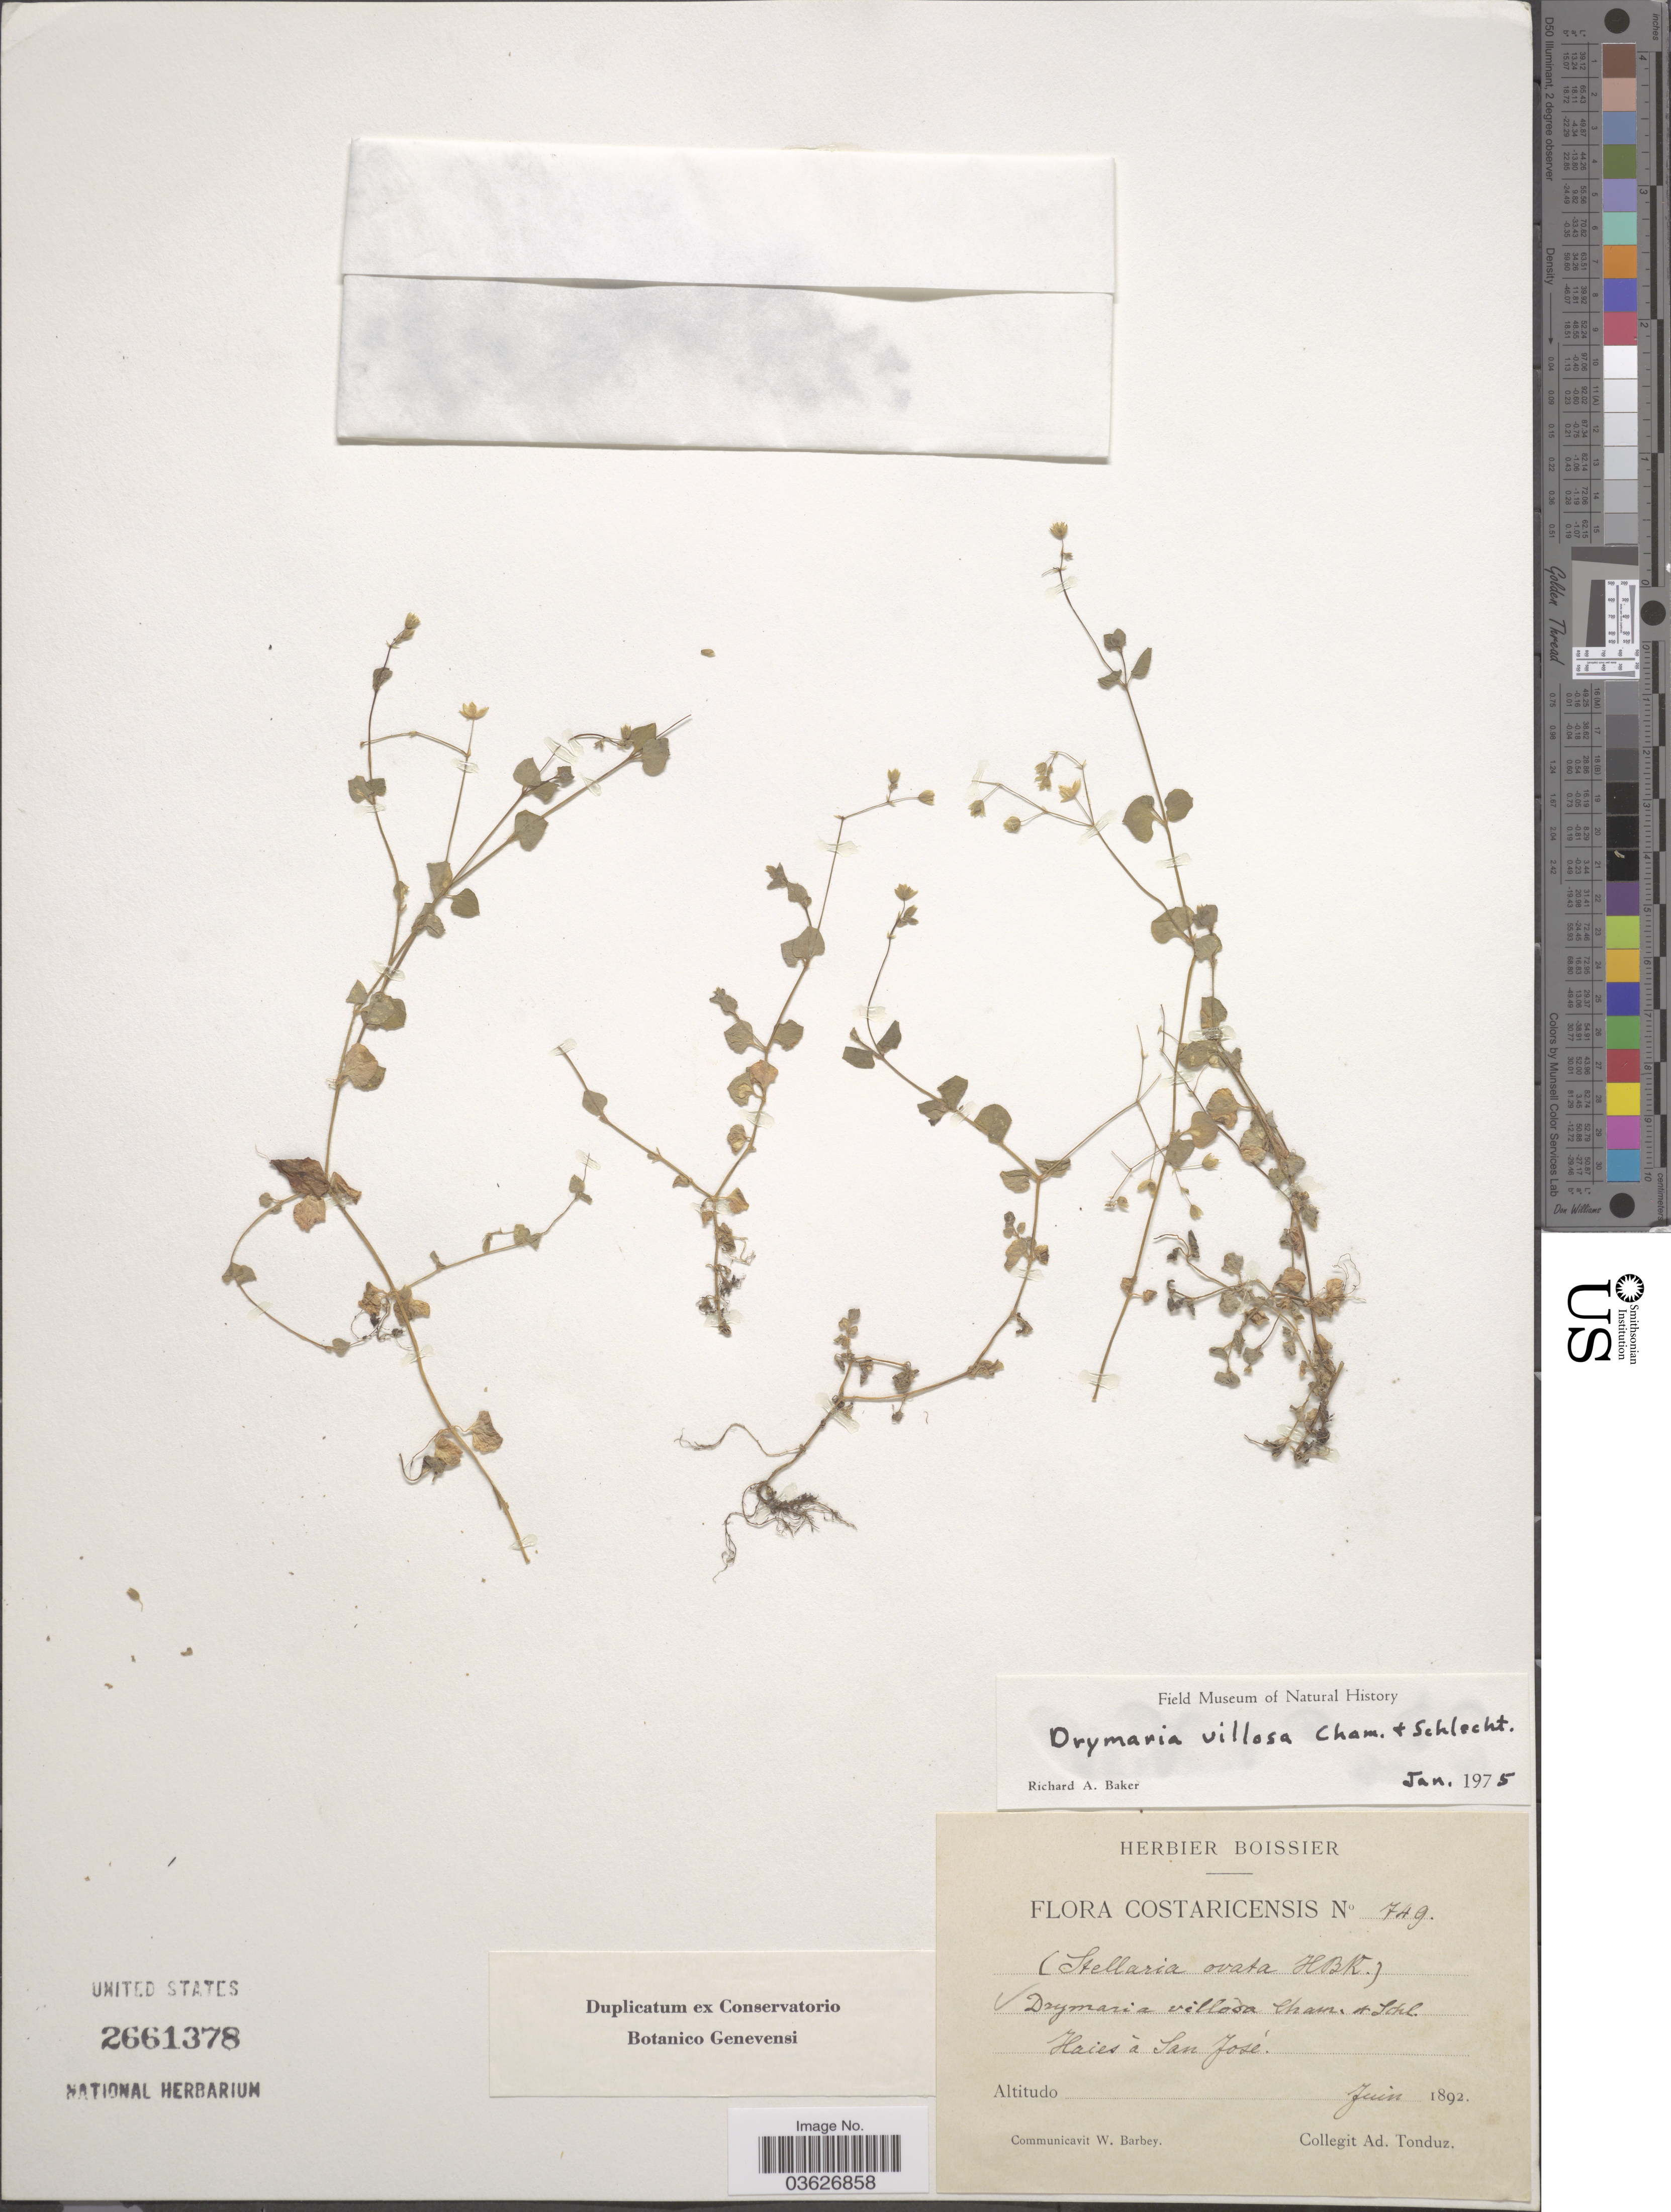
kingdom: Plantae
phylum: Tracheophyta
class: Magnoliopsida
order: Caryophyllales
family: Caryophyllaceae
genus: Drymaria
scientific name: Drymaria villosa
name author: Cham. & Schltdl.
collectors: A. Tonduz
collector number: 749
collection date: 1892-06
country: Costa Rica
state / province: San José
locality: Haies à San José.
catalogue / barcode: US 2661378